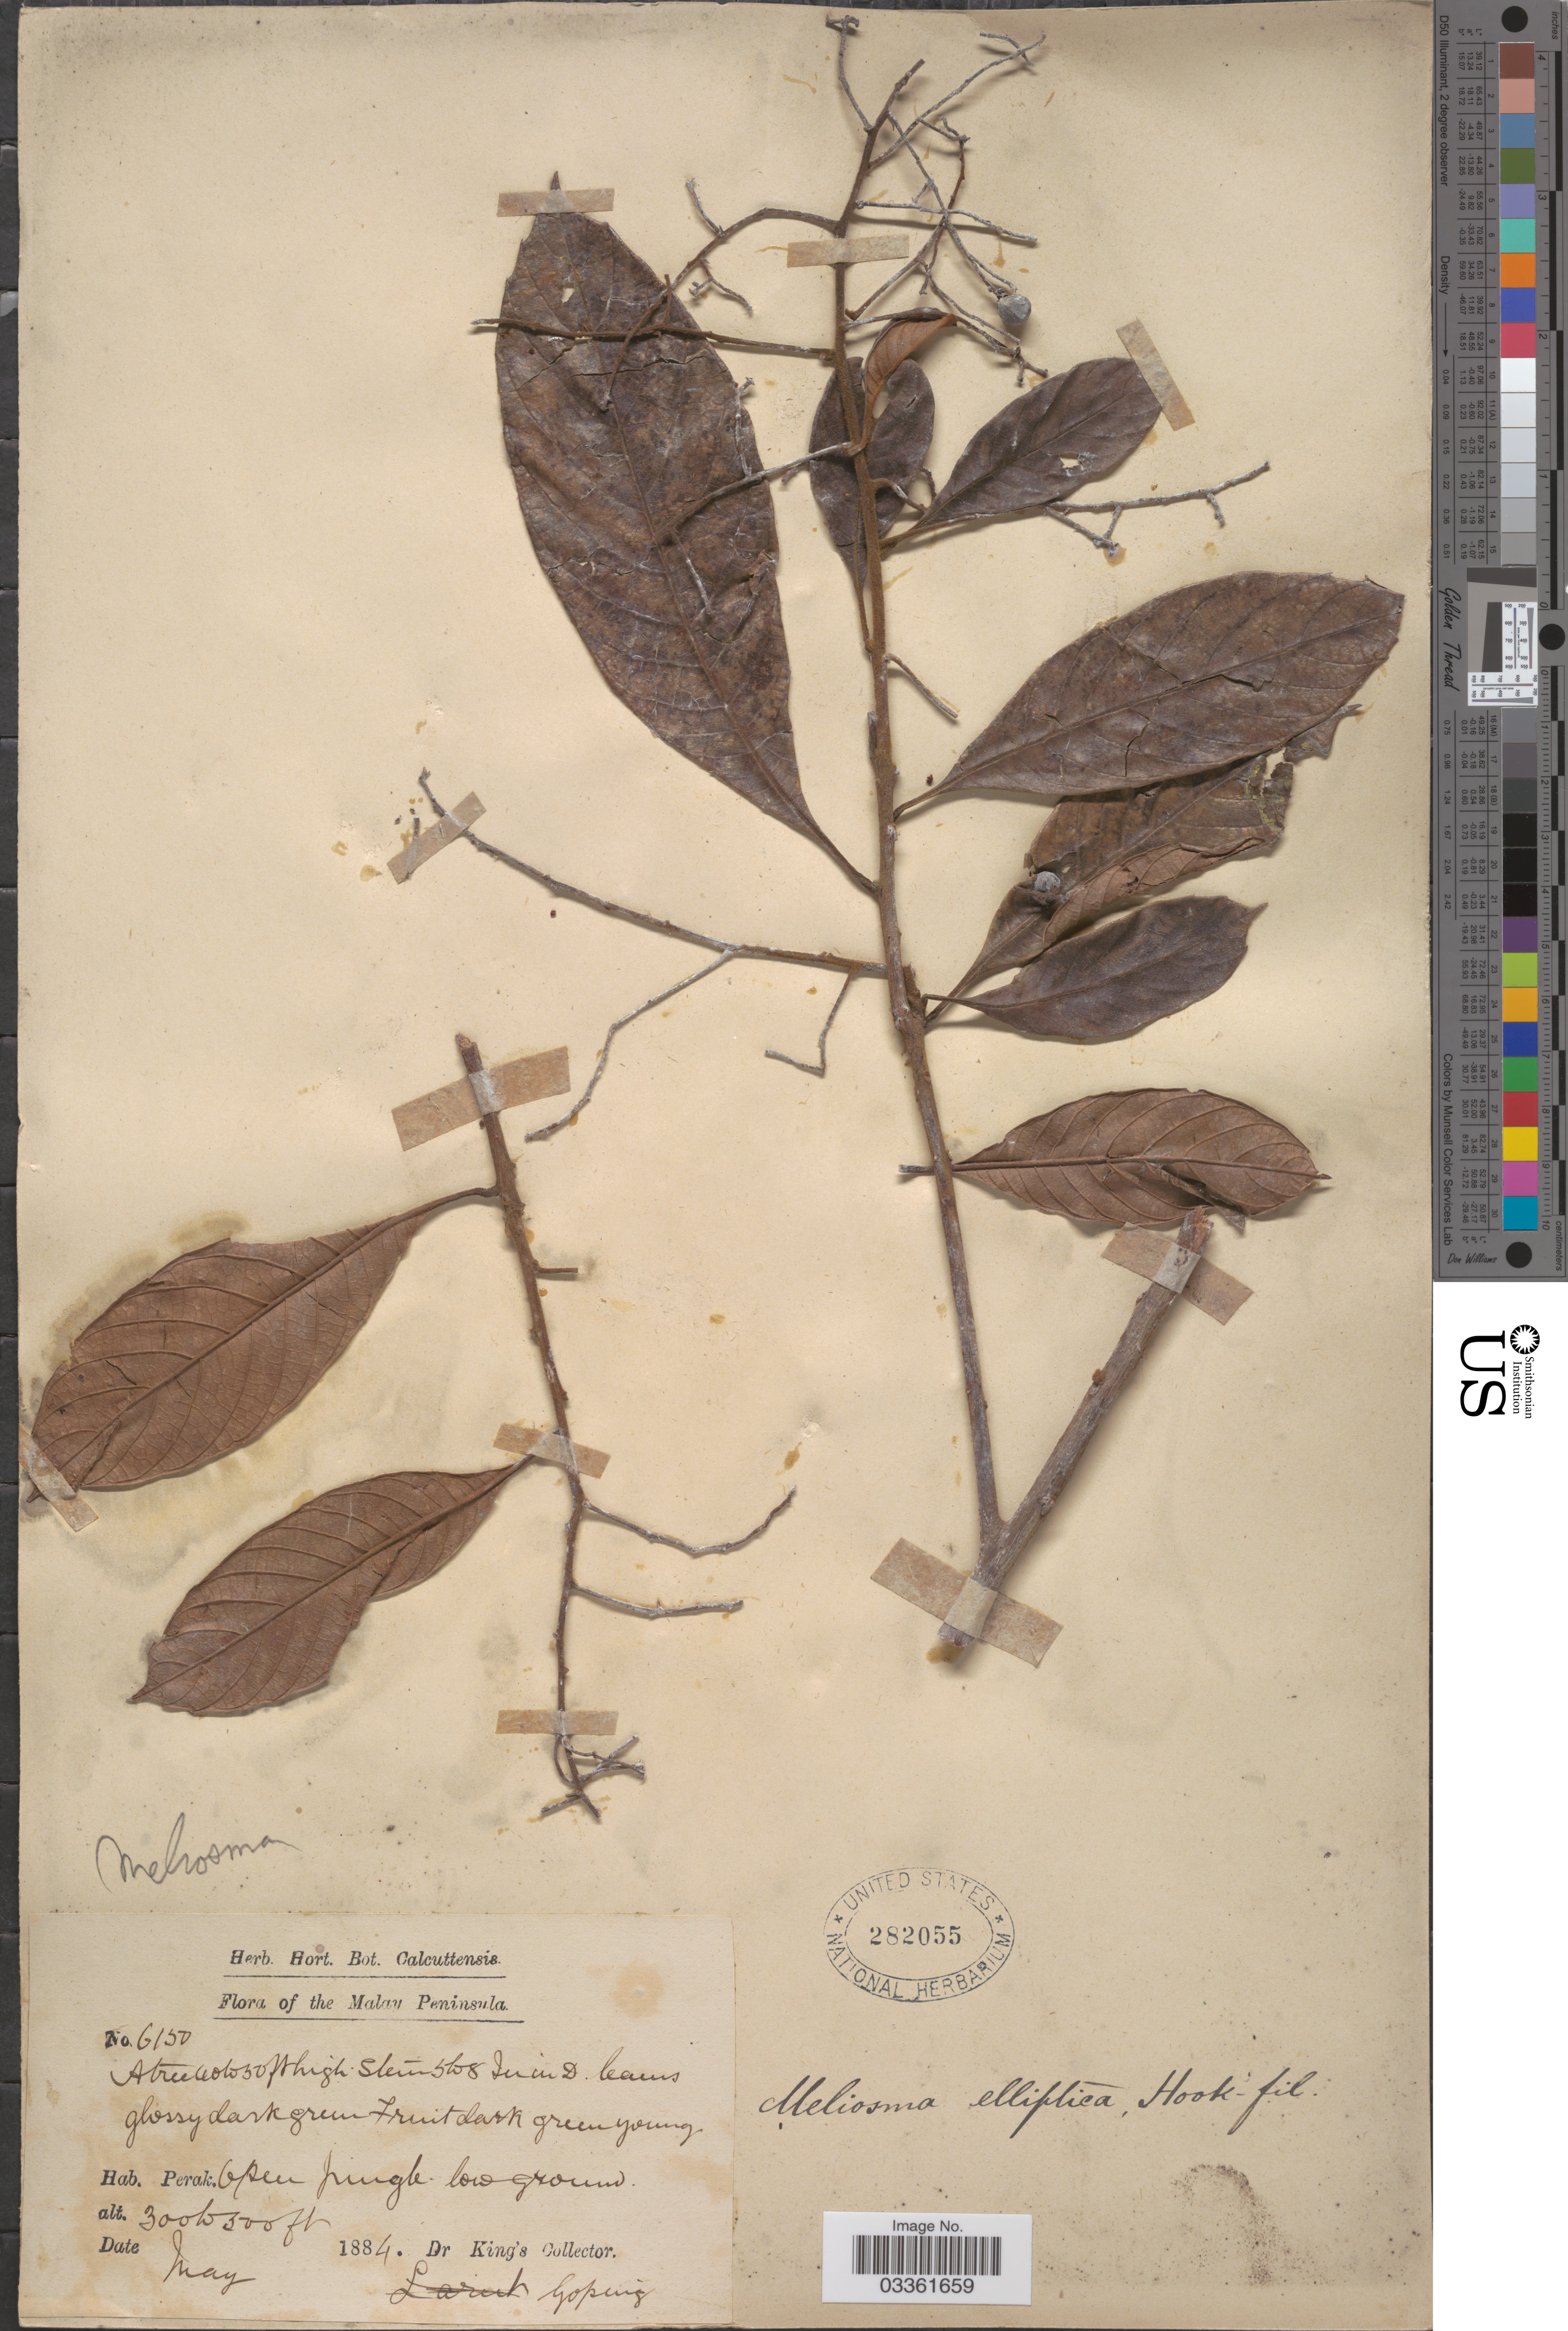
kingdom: Plantae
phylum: Tracheophyta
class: Magnoliopsida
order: Proteales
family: Sabiaceae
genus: Meliosma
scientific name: Meliosma ellipticifolia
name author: Cuatrec.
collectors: Dr. King's collector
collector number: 6150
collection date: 1884-05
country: Malaysia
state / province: Perak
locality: Malay Peninsula.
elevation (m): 91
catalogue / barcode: US 282055